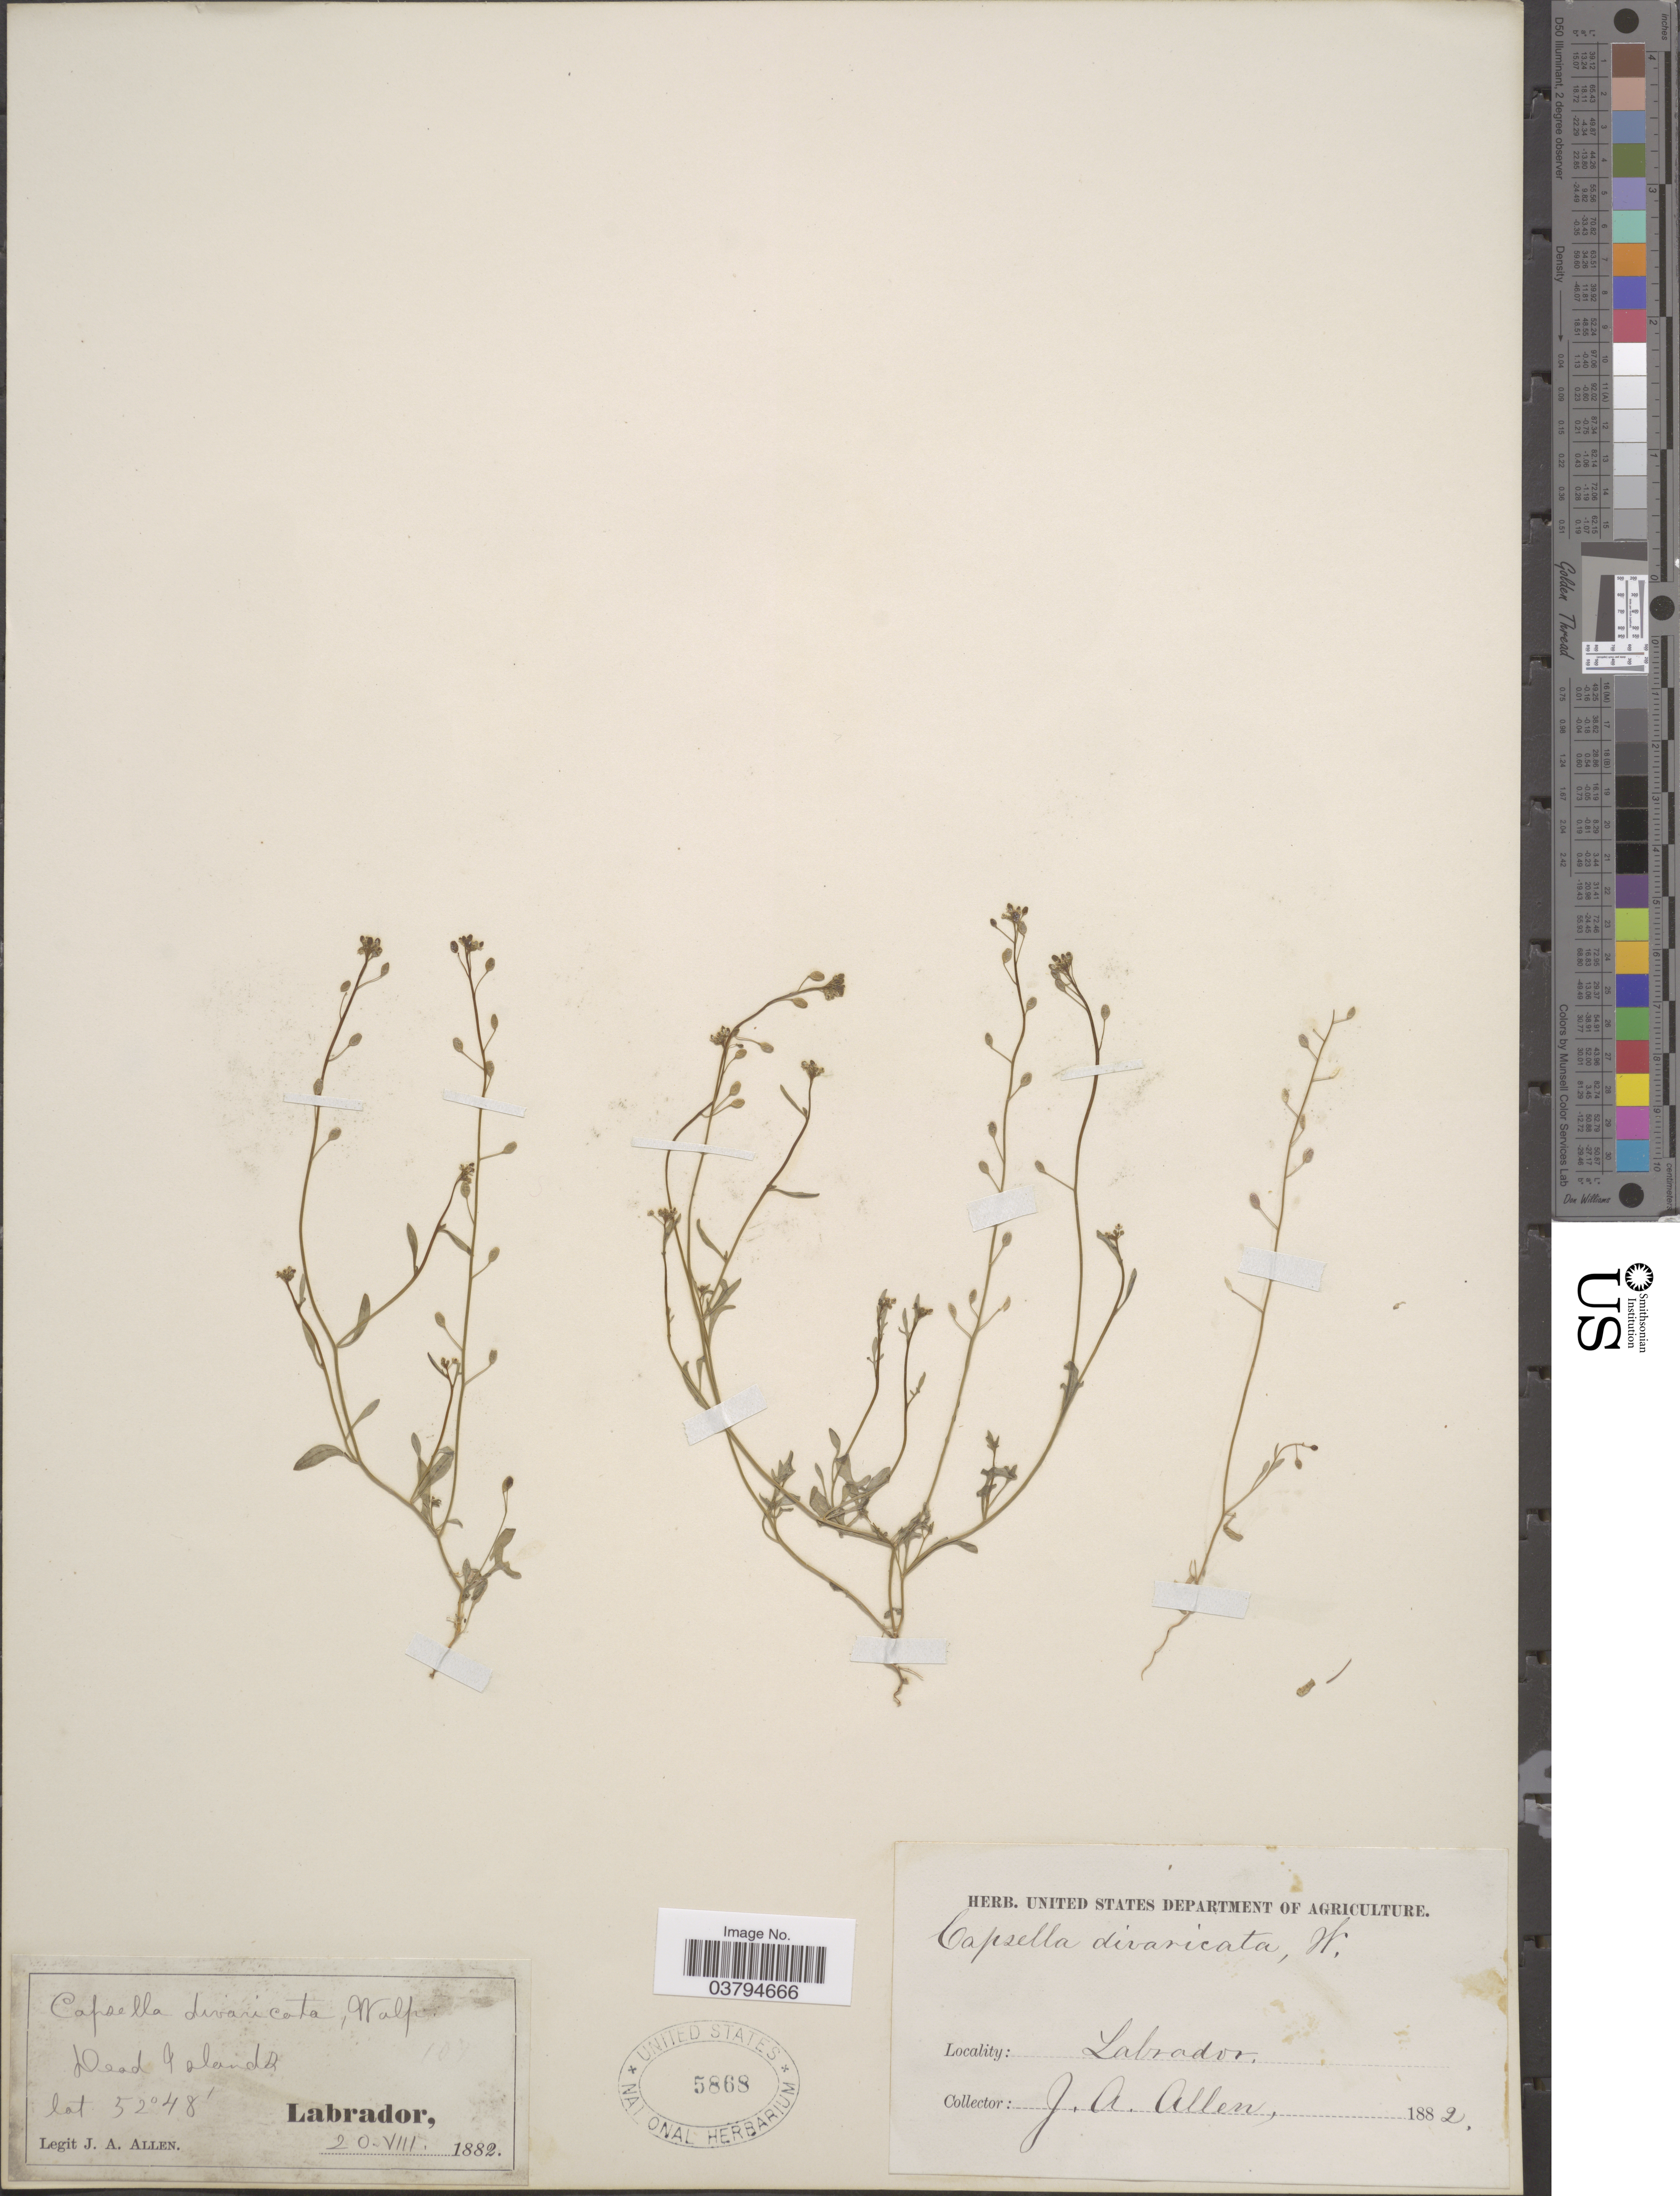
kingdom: Plantae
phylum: Tracheophyta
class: Magnoliopsida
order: Brassicales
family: Brassicaceae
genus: Hornungia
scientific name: Hornungia procumbens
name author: (L.) Hayek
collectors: J. Allen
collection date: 1882-08-20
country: Canada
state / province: Newfoundland and Labrador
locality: Dead Islands. labrador.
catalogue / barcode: US 5868